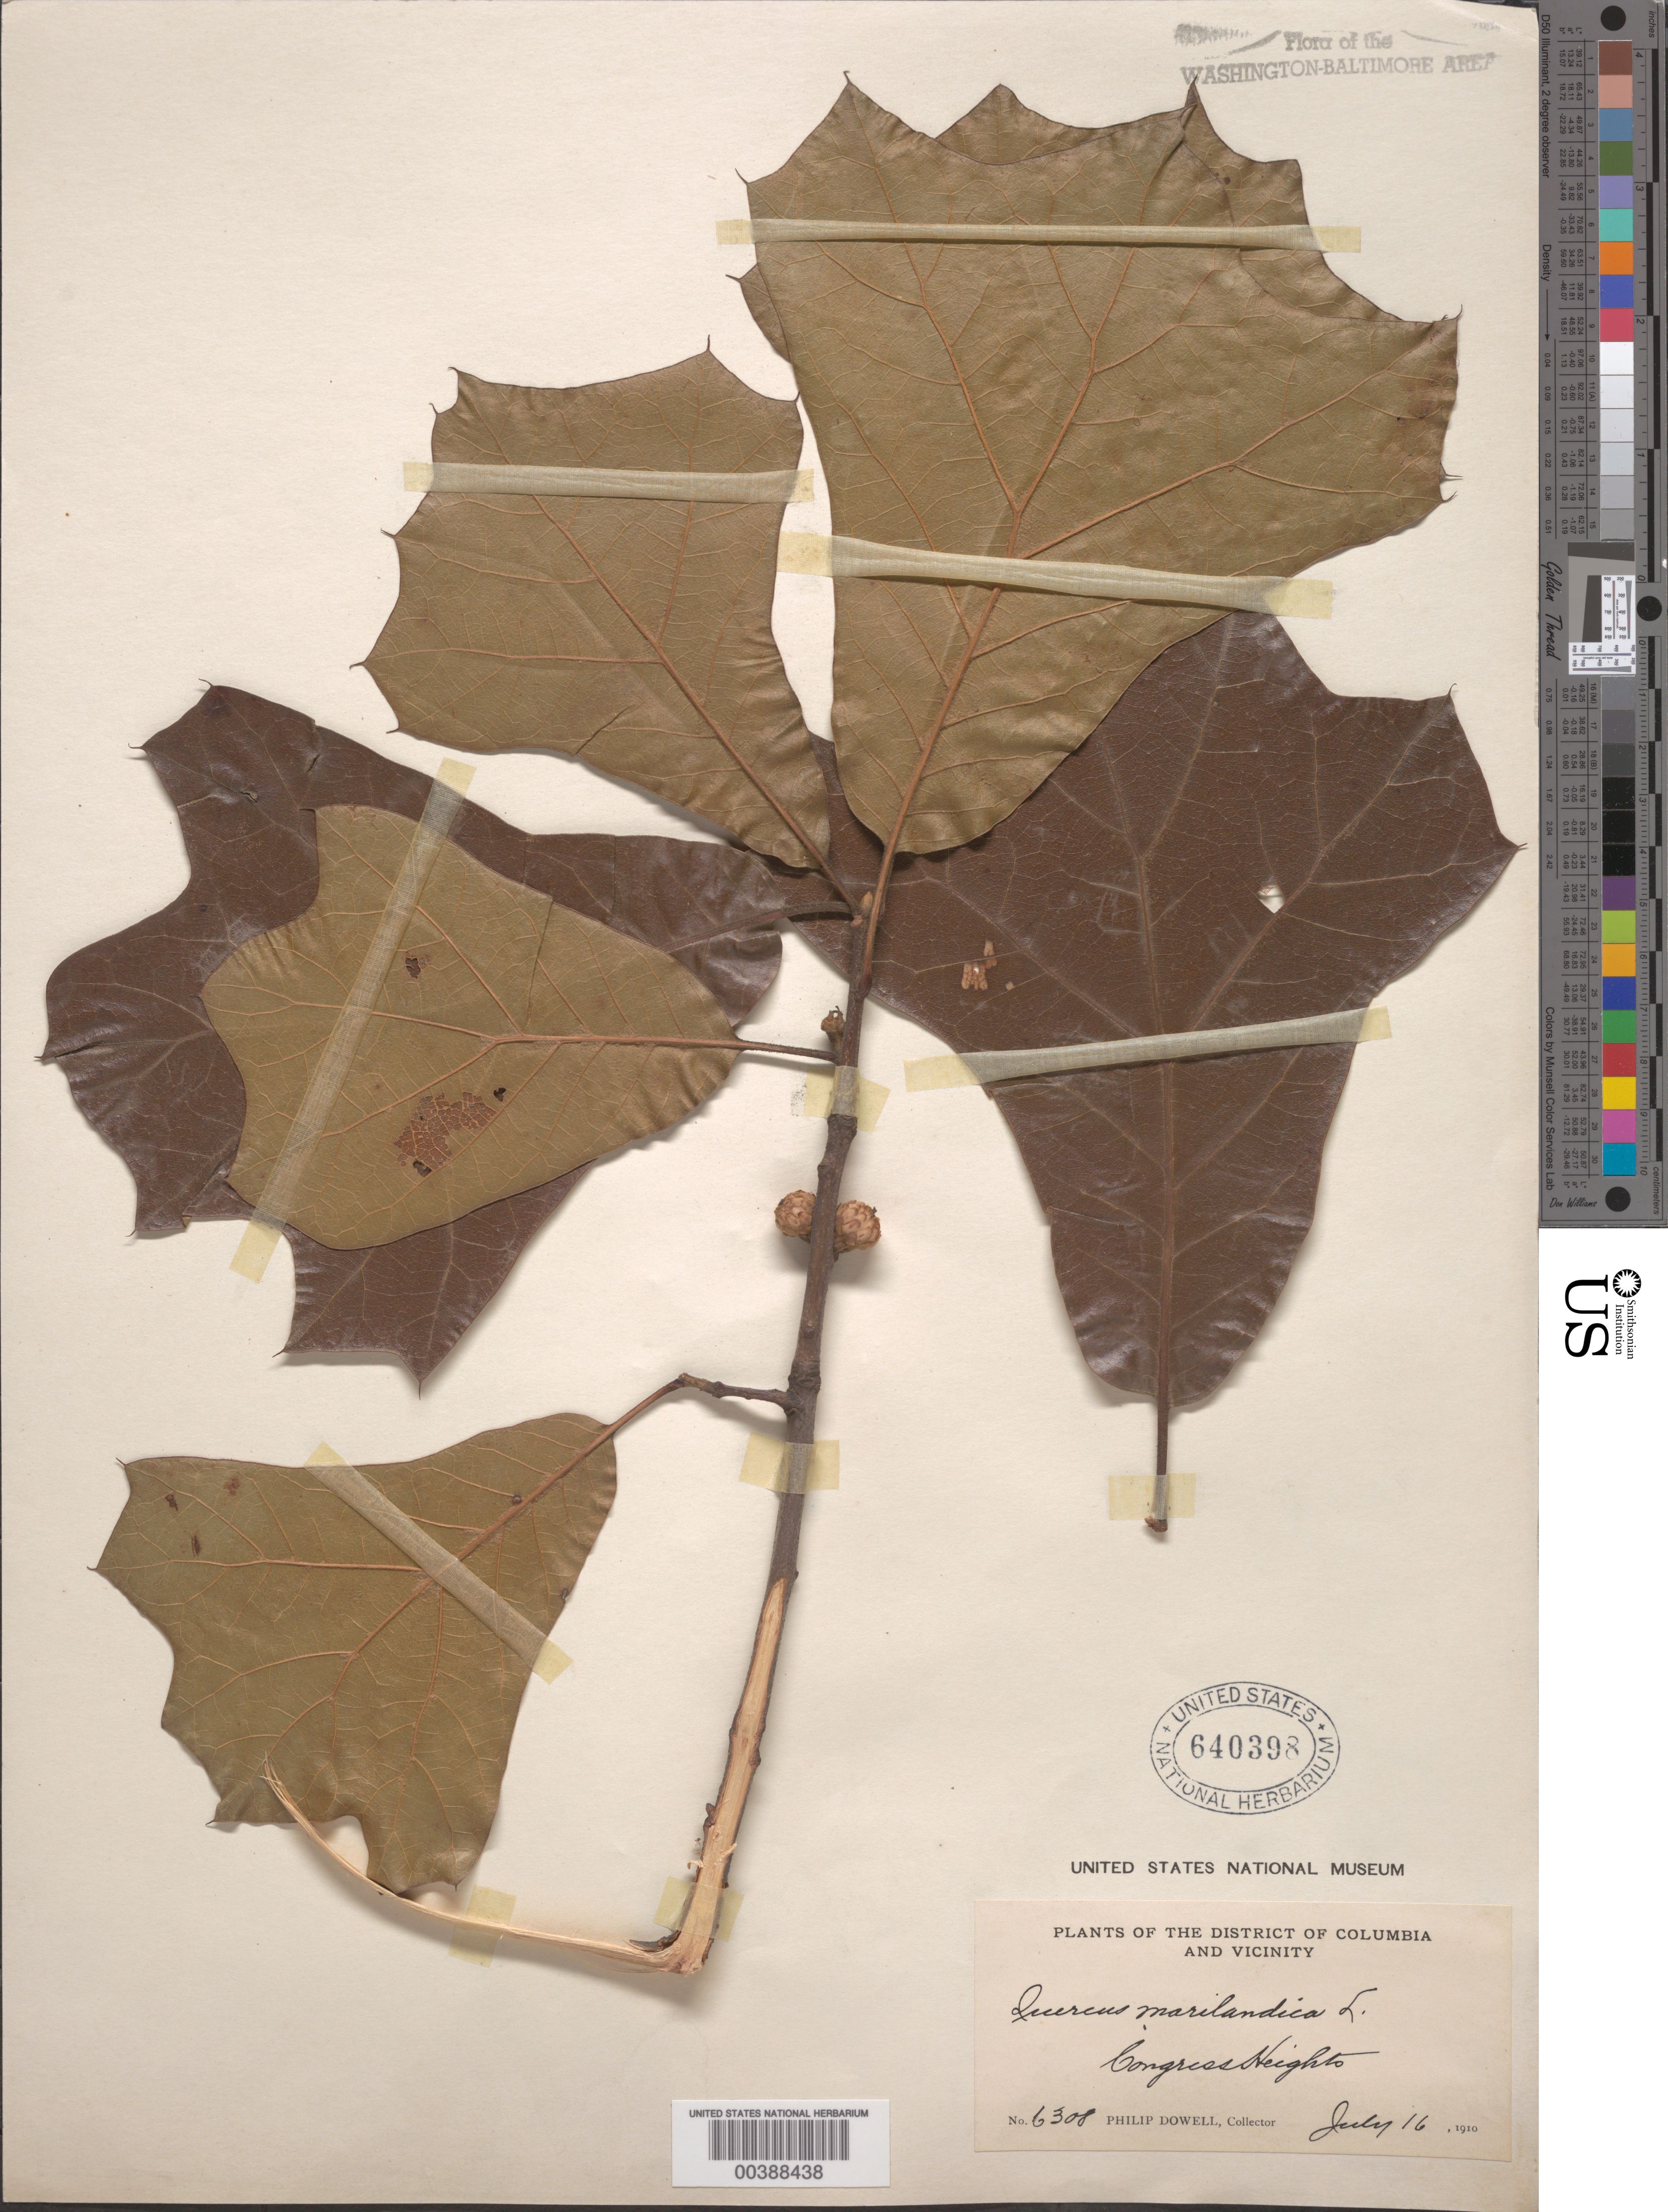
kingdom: Plantae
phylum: Tracheophyta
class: Magnoliopsida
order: Fagales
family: Fagaceae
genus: Quercus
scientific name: Quercus marilandica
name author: (L.) Münchh.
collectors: P. Dowell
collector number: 6308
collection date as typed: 16 Jul 1910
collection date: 1910-07-16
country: United States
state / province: District of Columbia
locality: Congress Heights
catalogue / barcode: US 640398